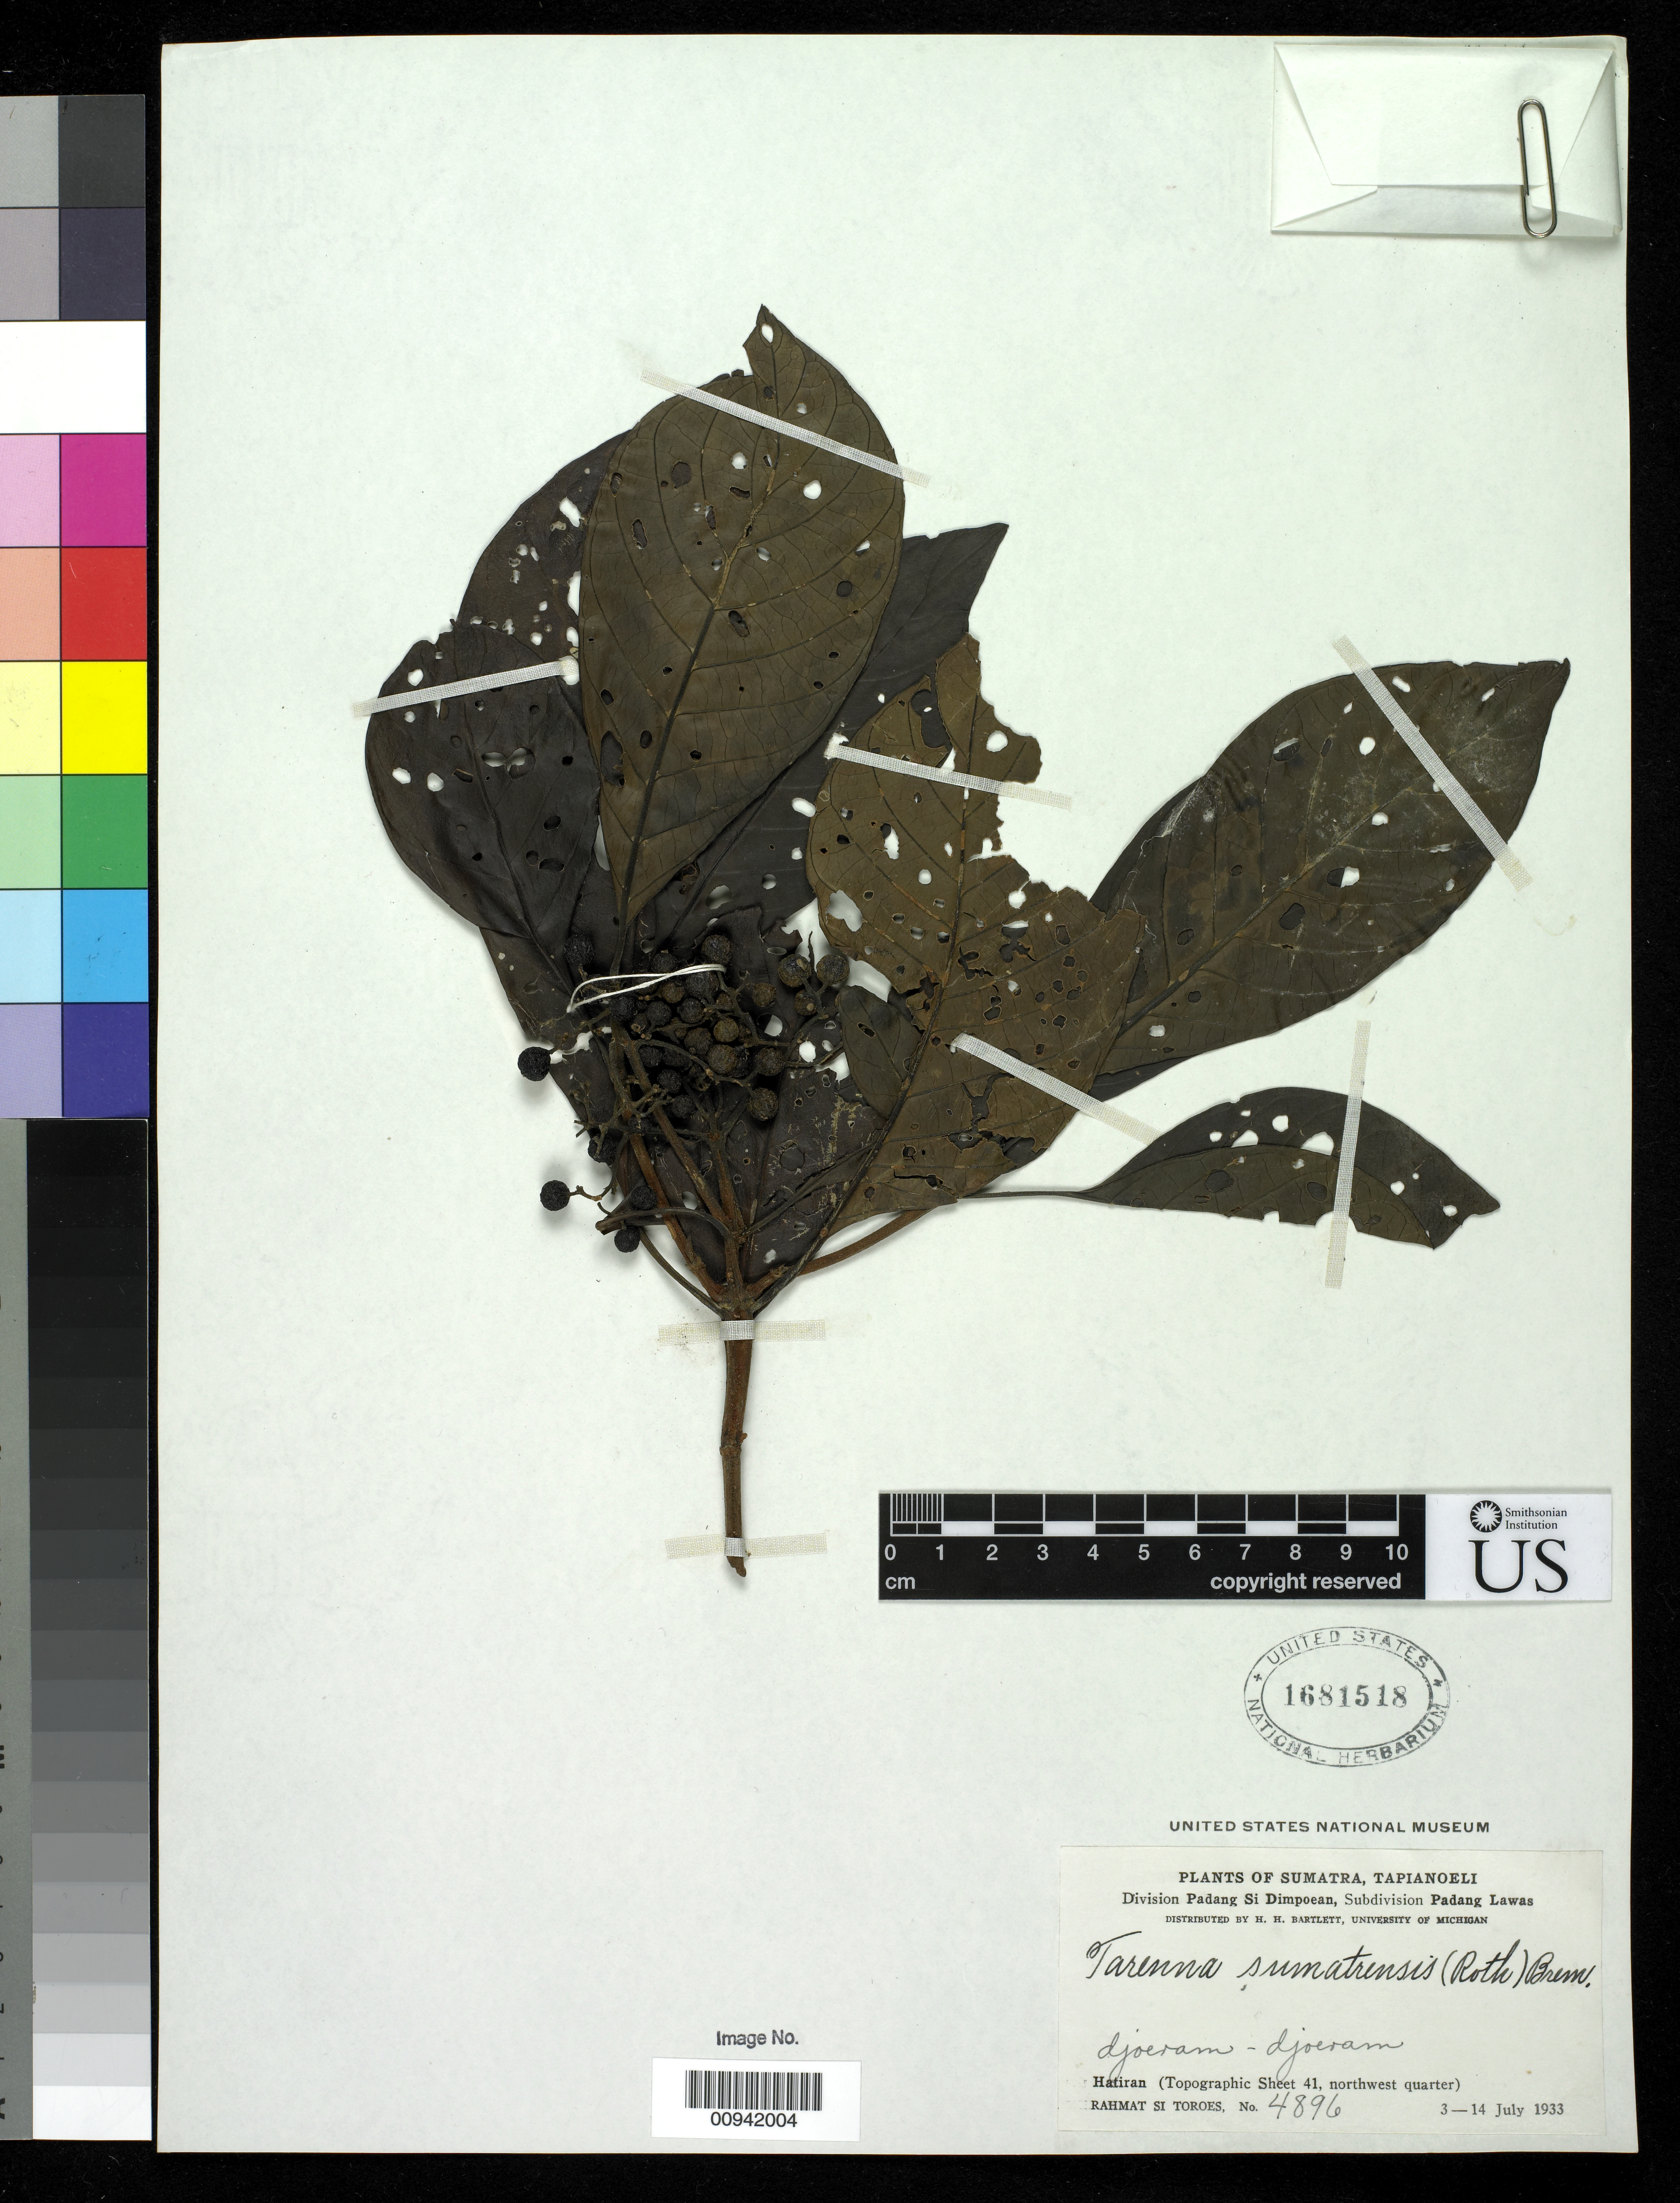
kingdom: Plantae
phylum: Tracheophyta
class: Magnoliopsida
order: Gentianales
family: Rubiaceae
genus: Tarenna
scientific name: Tarenna sumatrensis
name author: (Roth) Bremek.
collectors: Rahmat Si Boeea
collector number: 4896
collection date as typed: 03 Jul 1931 to 14 Jul 1933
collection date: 1931-07-03/1933-07-14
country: Indonesia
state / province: Sumatra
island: Sumatra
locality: Tapianoeli. Hatiran.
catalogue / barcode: US 1681518